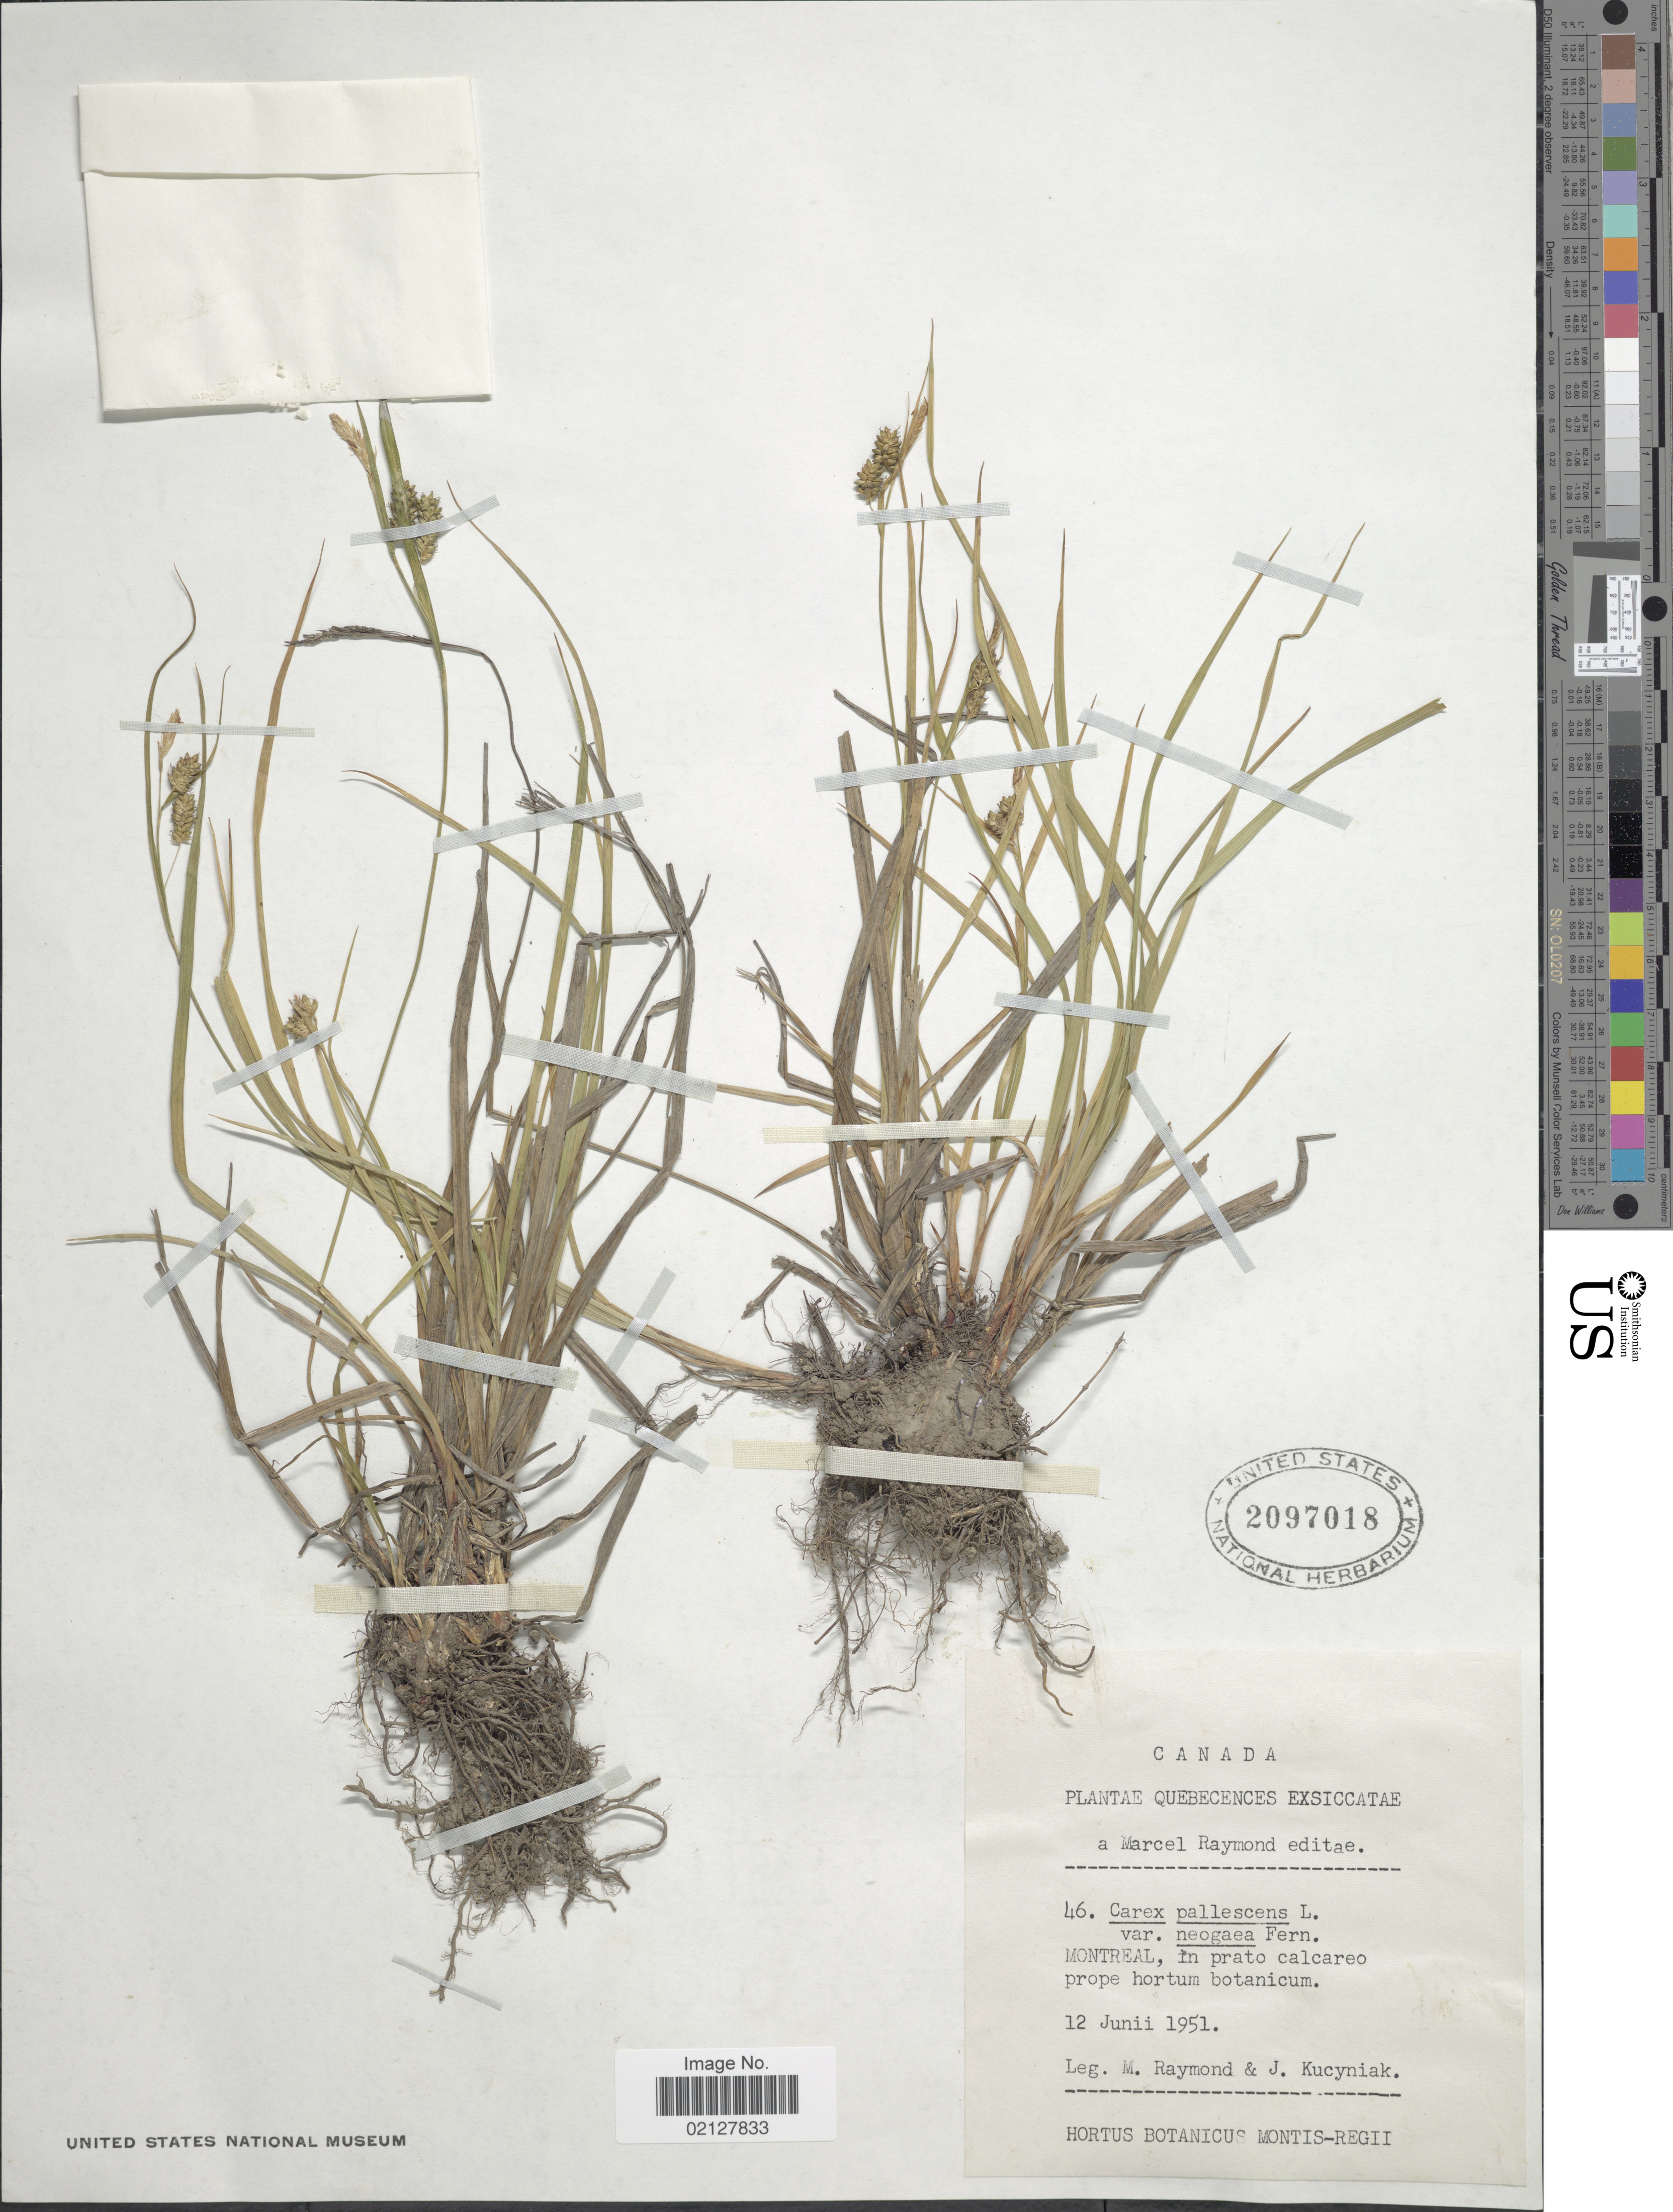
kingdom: Plantae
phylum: Tracheophyta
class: Liliopsida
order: Poales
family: Cyperaceae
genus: Carex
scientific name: Carex pallescens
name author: L.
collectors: M. Raymond & J. Kucyniak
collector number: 46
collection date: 1951-06-12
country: Canada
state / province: Quebec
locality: Montreal, in prato calcareo prope hortum botanicum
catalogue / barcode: US 2097018